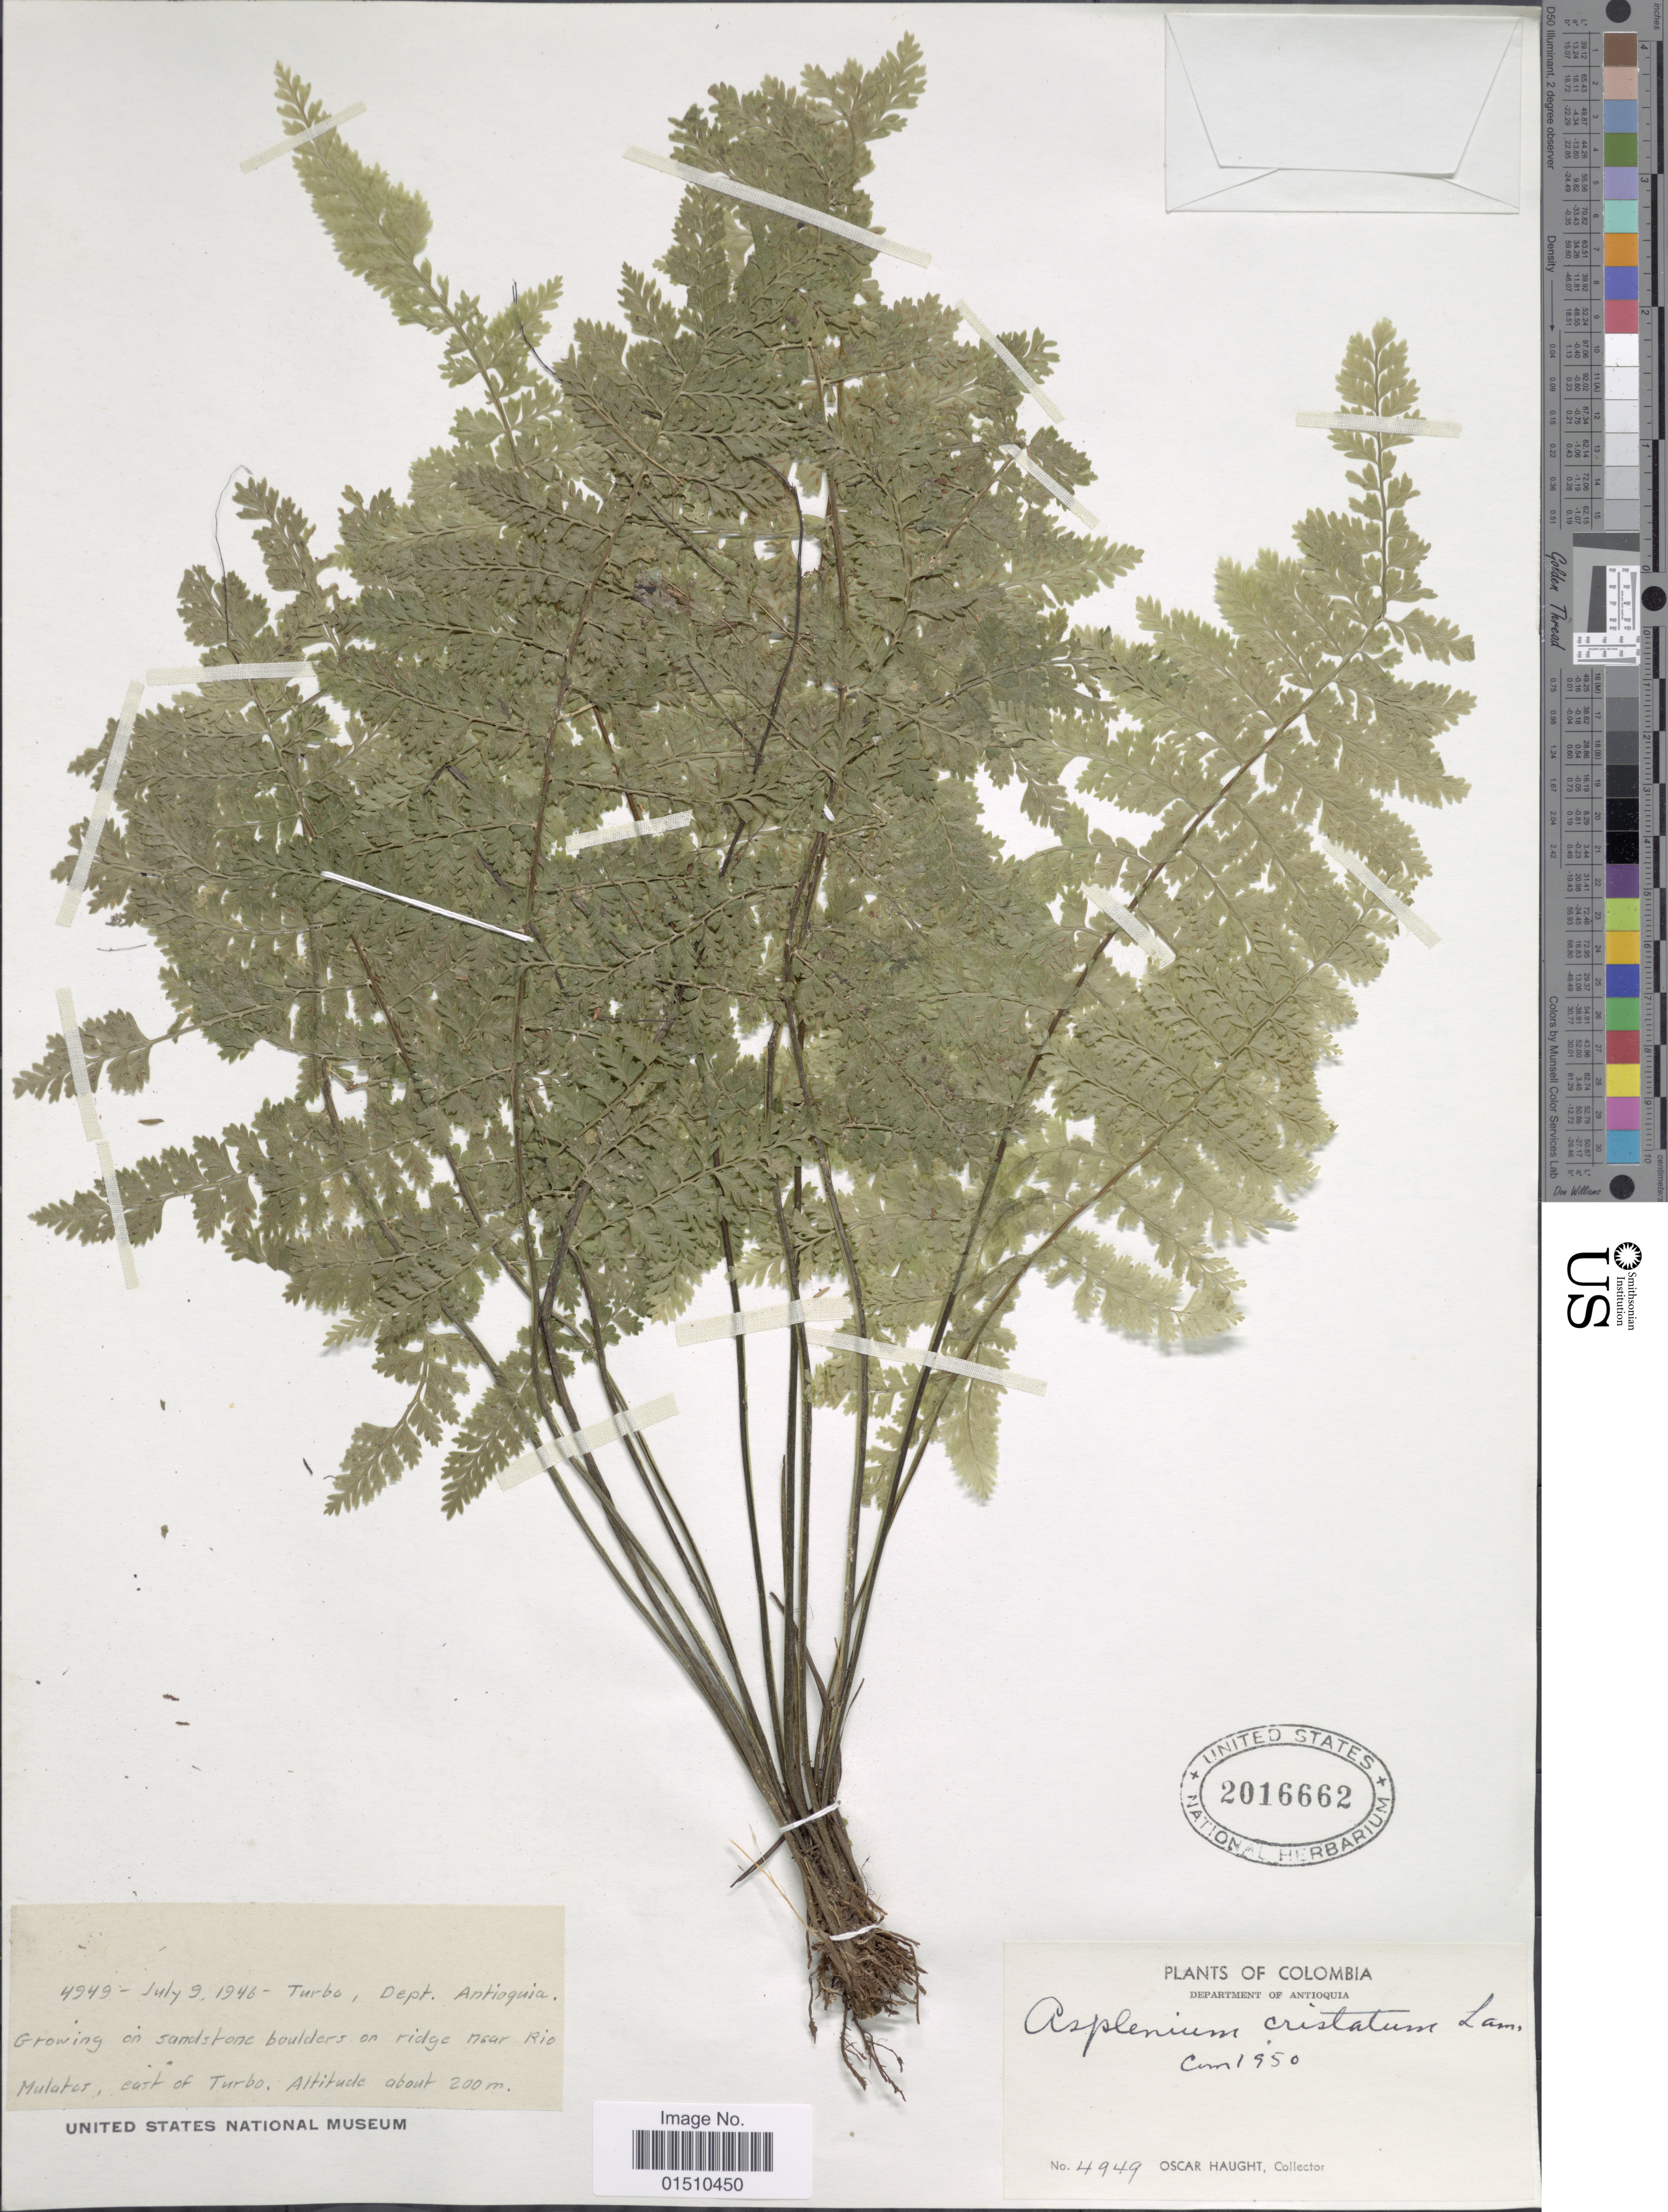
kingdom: Plantae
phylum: Tracheophyta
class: Polypodiopsida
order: Polypodiales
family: Aspleniaceae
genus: Asplenium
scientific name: Asplenium cristatum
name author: Lam.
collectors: O. L. Haught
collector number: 4949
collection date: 1946-07-09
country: Colombia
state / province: Antioquia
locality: Colombia, department of Antioquia, near Rio Mulates, east of Turbo.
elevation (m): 200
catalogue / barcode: US 2016662